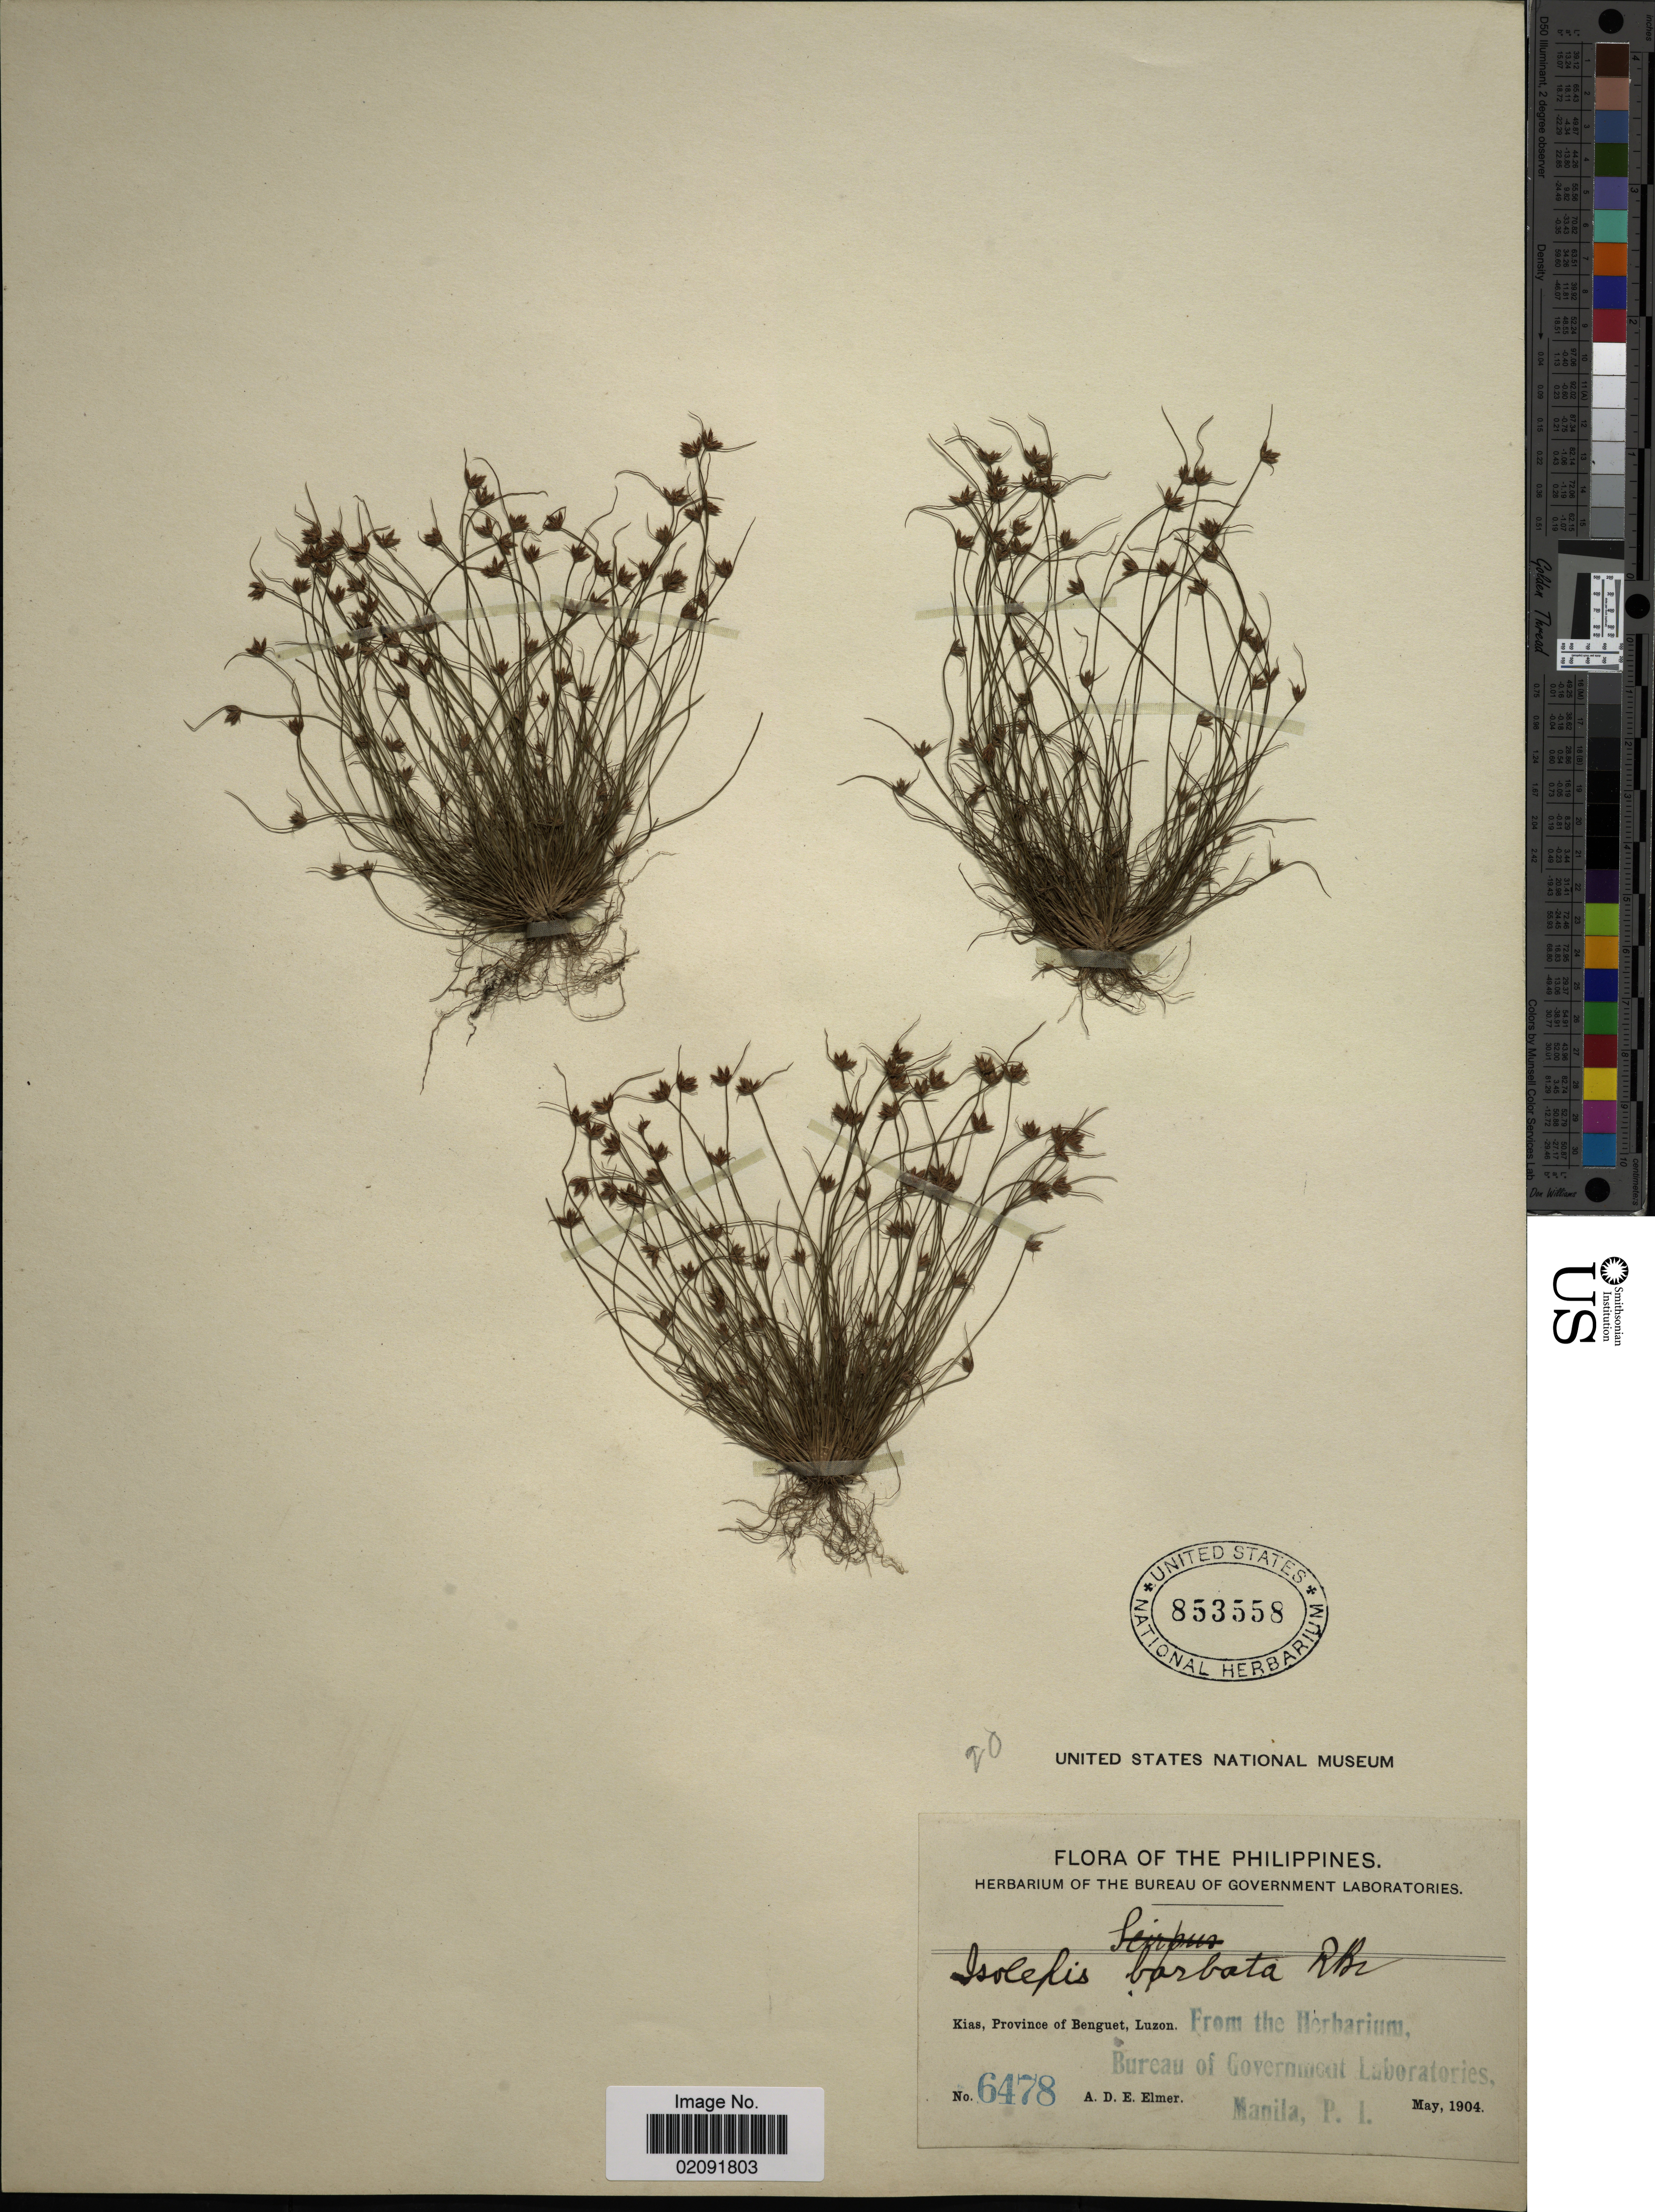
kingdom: Plantae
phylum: Tracheophyta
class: Liliopsida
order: Poales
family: Cyperaceae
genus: Bulbostylis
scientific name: Bulbostylis barbata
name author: (Rottb.) C.B. Clarke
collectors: A. D. E. Elmer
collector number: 6478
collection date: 1904-05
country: Philippines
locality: Kias, Province of Benguet, Luzon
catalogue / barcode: US 853558